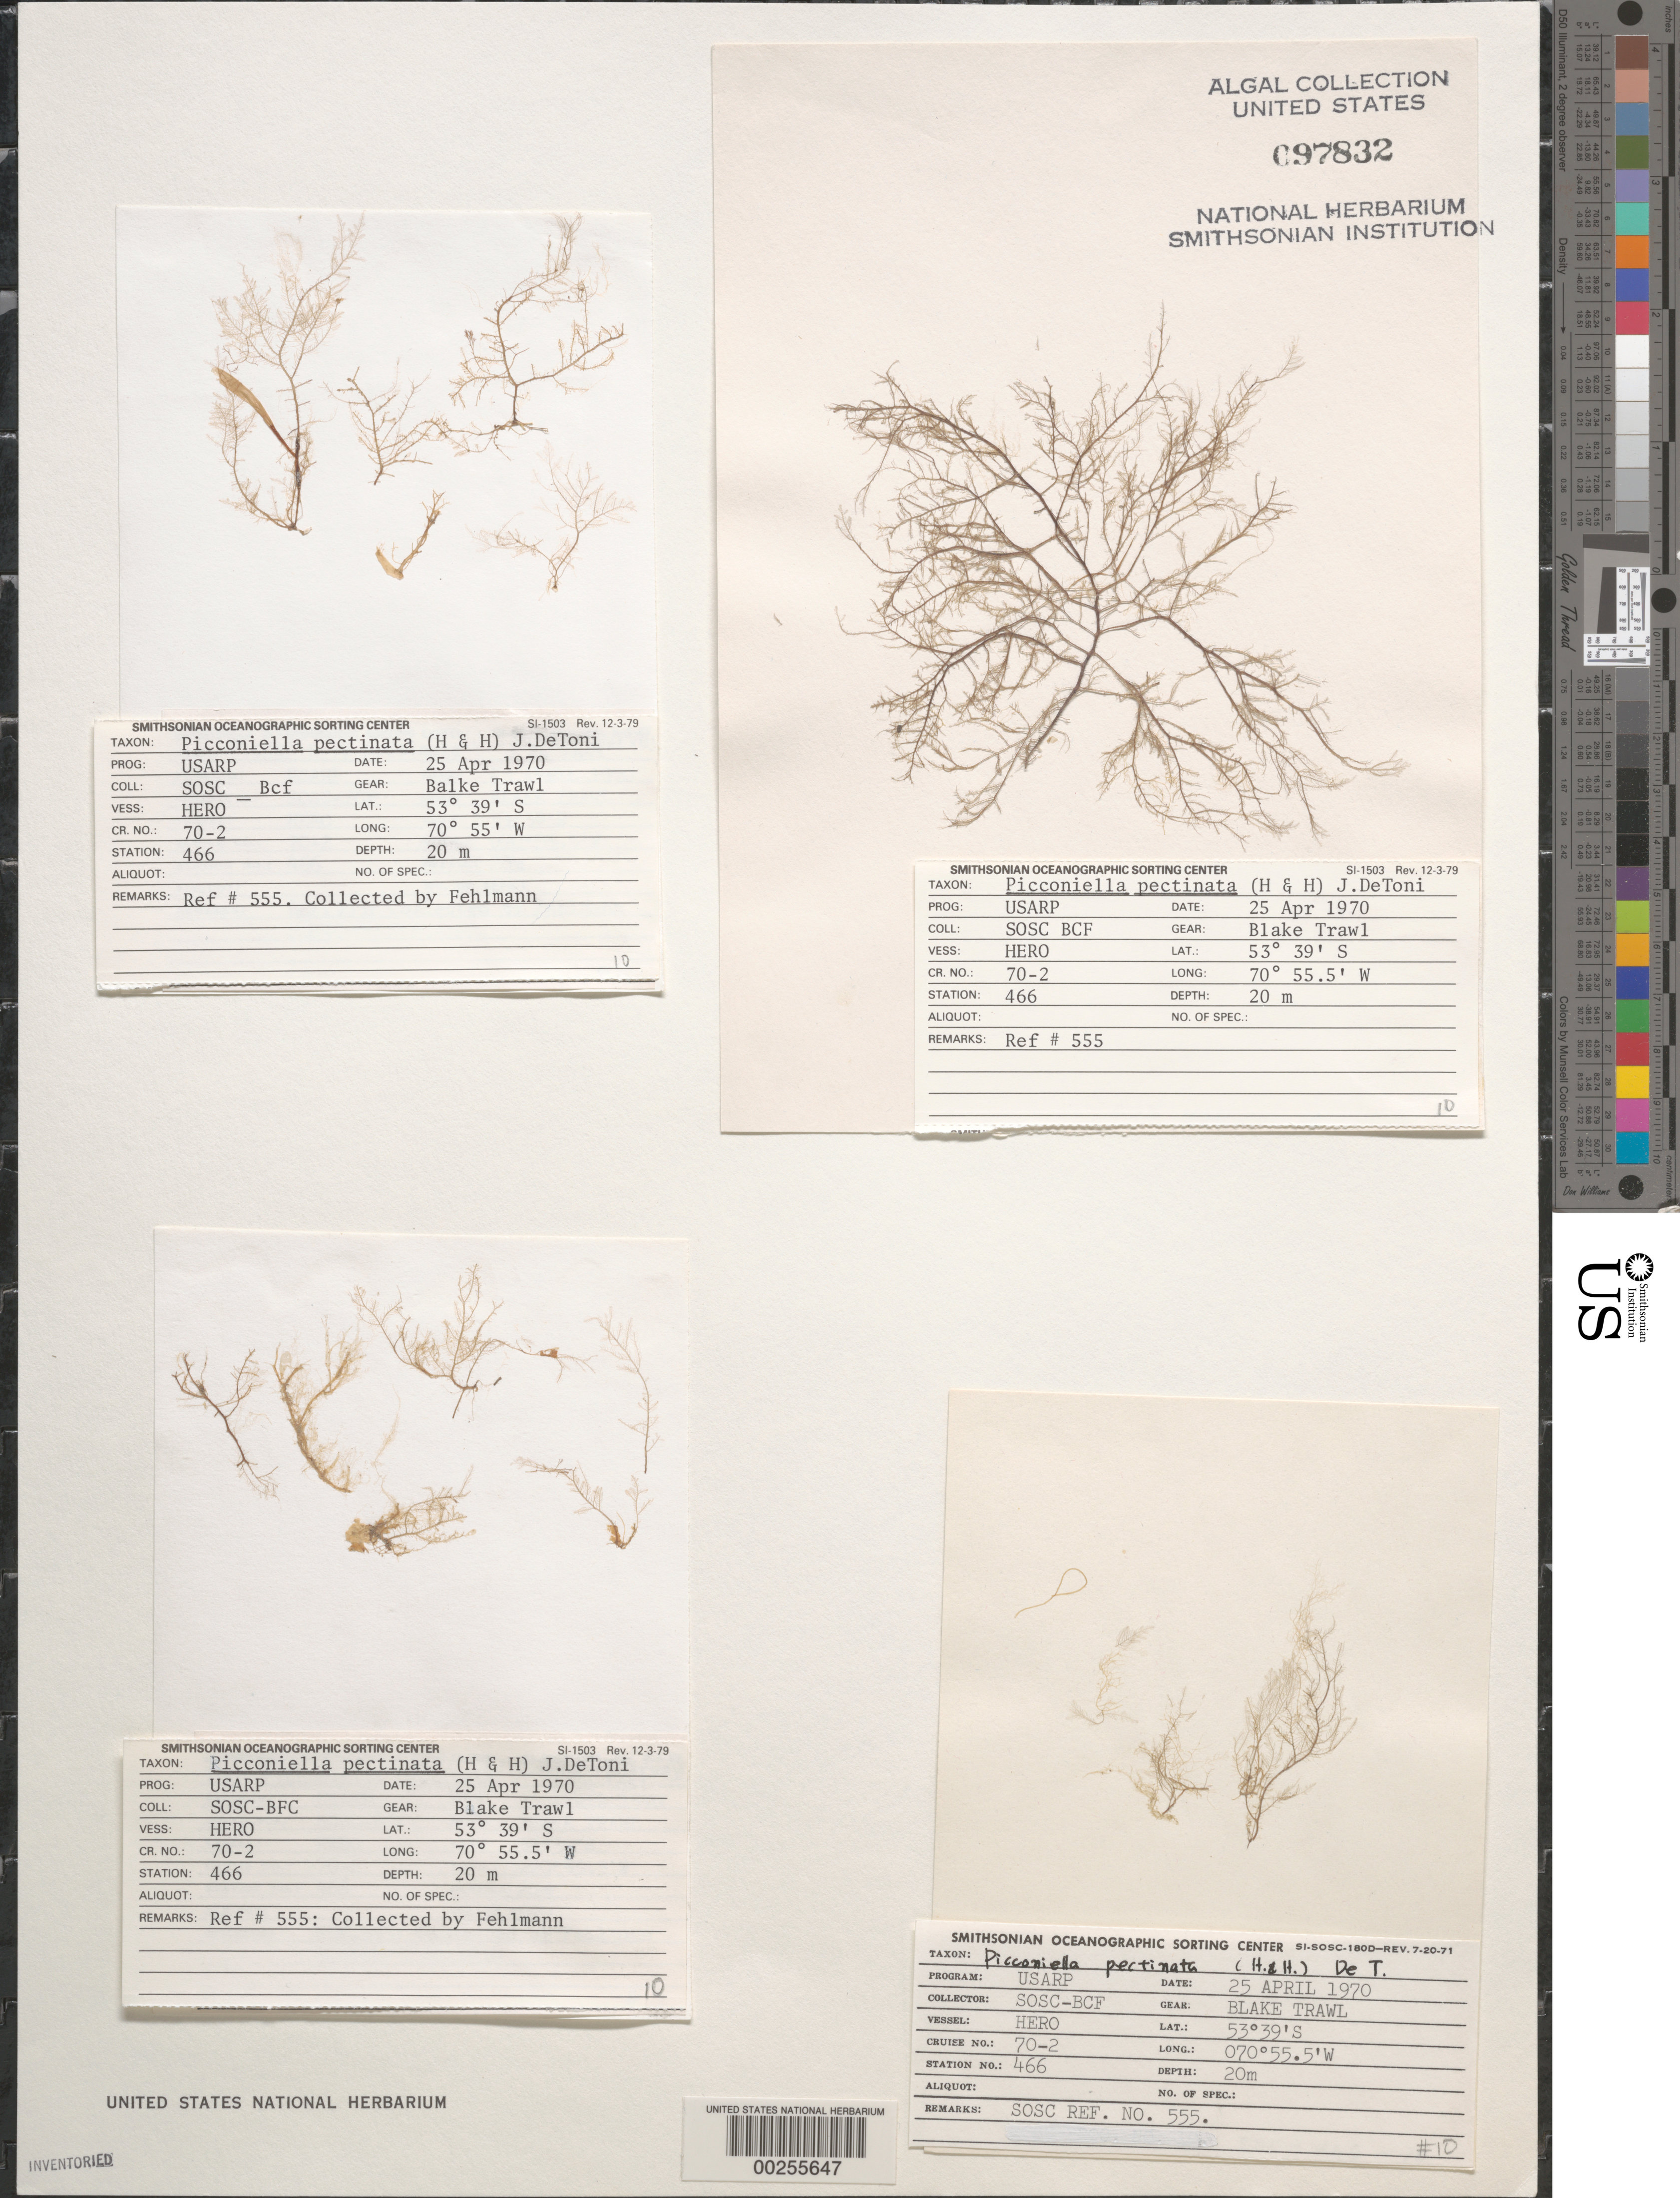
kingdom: Plantae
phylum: Rhodophyta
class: Florideophyceae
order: Ceramiales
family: Rhodomelaceae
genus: Picconiella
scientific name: Picconiella pectinata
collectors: SOSC-BCF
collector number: Station 466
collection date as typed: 25 Apr 1970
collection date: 1970-04-25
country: Chile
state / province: Magallanes y de la Antártica Chilena (XII)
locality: Punta Arenas area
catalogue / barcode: US 97832